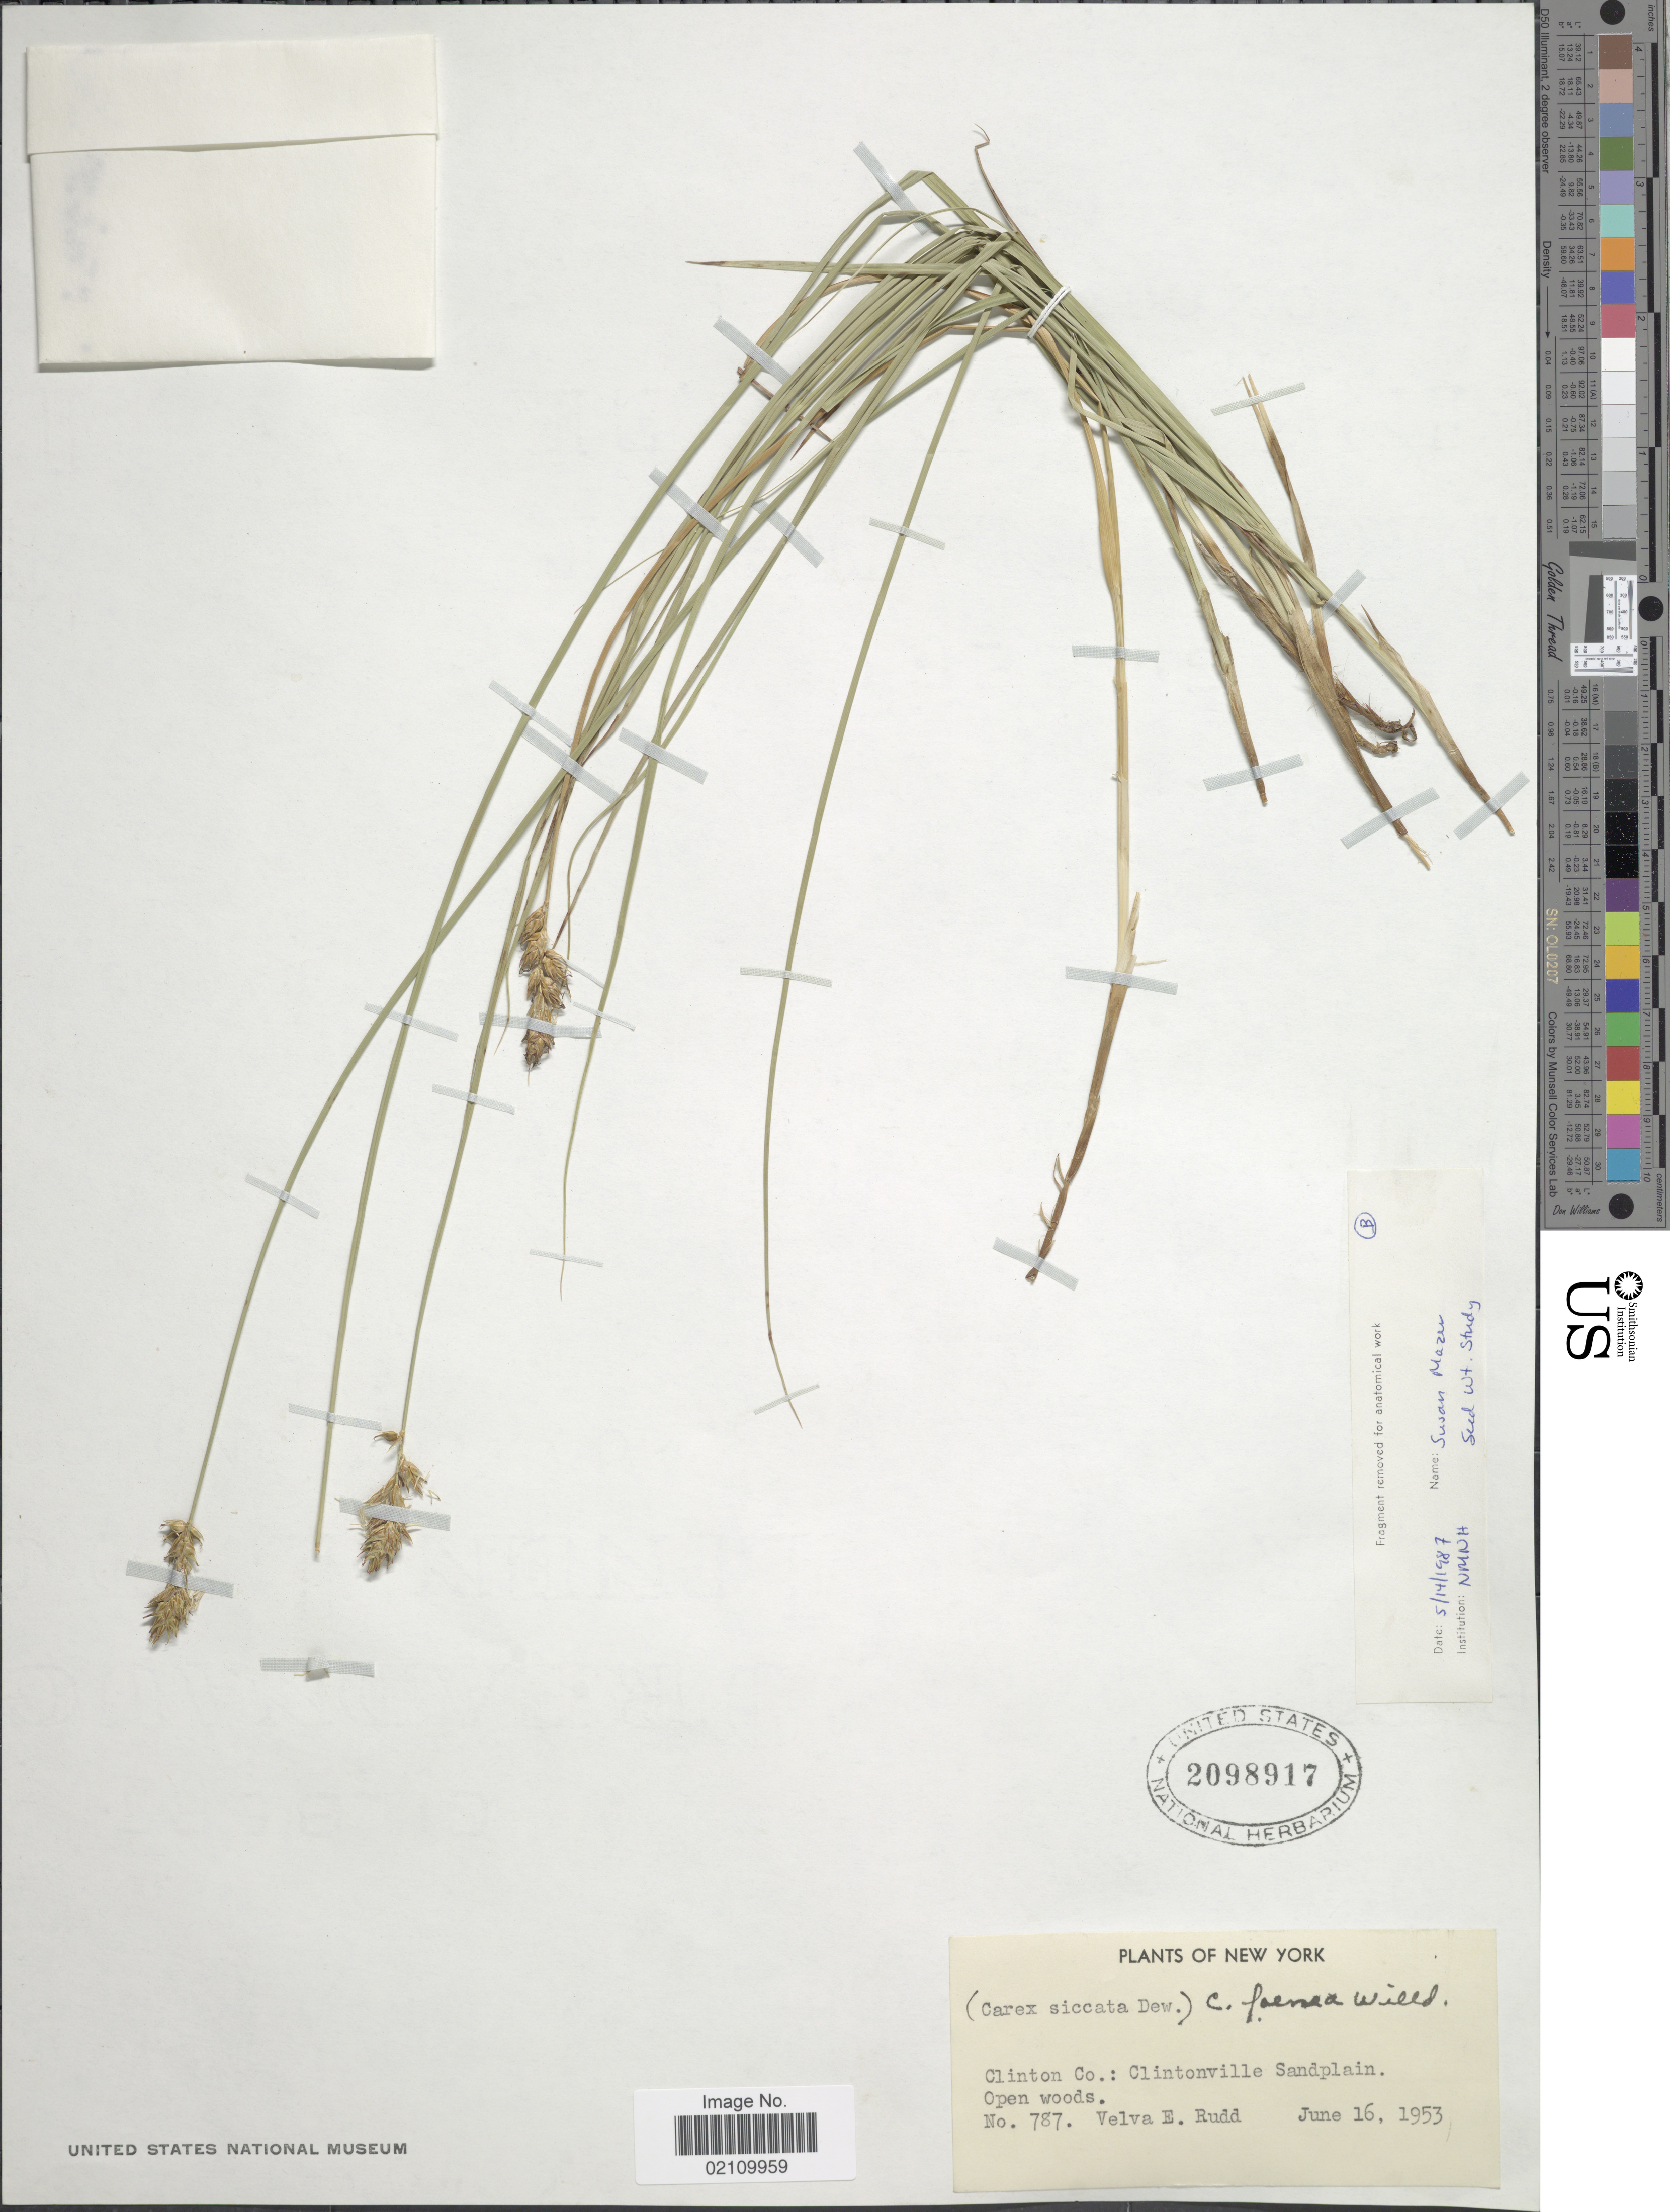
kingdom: Plantae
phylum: Tracheophyta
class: Liliopsida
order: Poales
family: Cyperaceae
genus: Carex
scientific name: Carex foenea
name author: Willd.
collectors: V. E. Rudd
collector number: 787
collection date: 1953-06-16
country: United States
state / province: New York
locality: Clinton Co.: Clintonville Sandplain. Open woods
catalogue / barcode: US 2098917